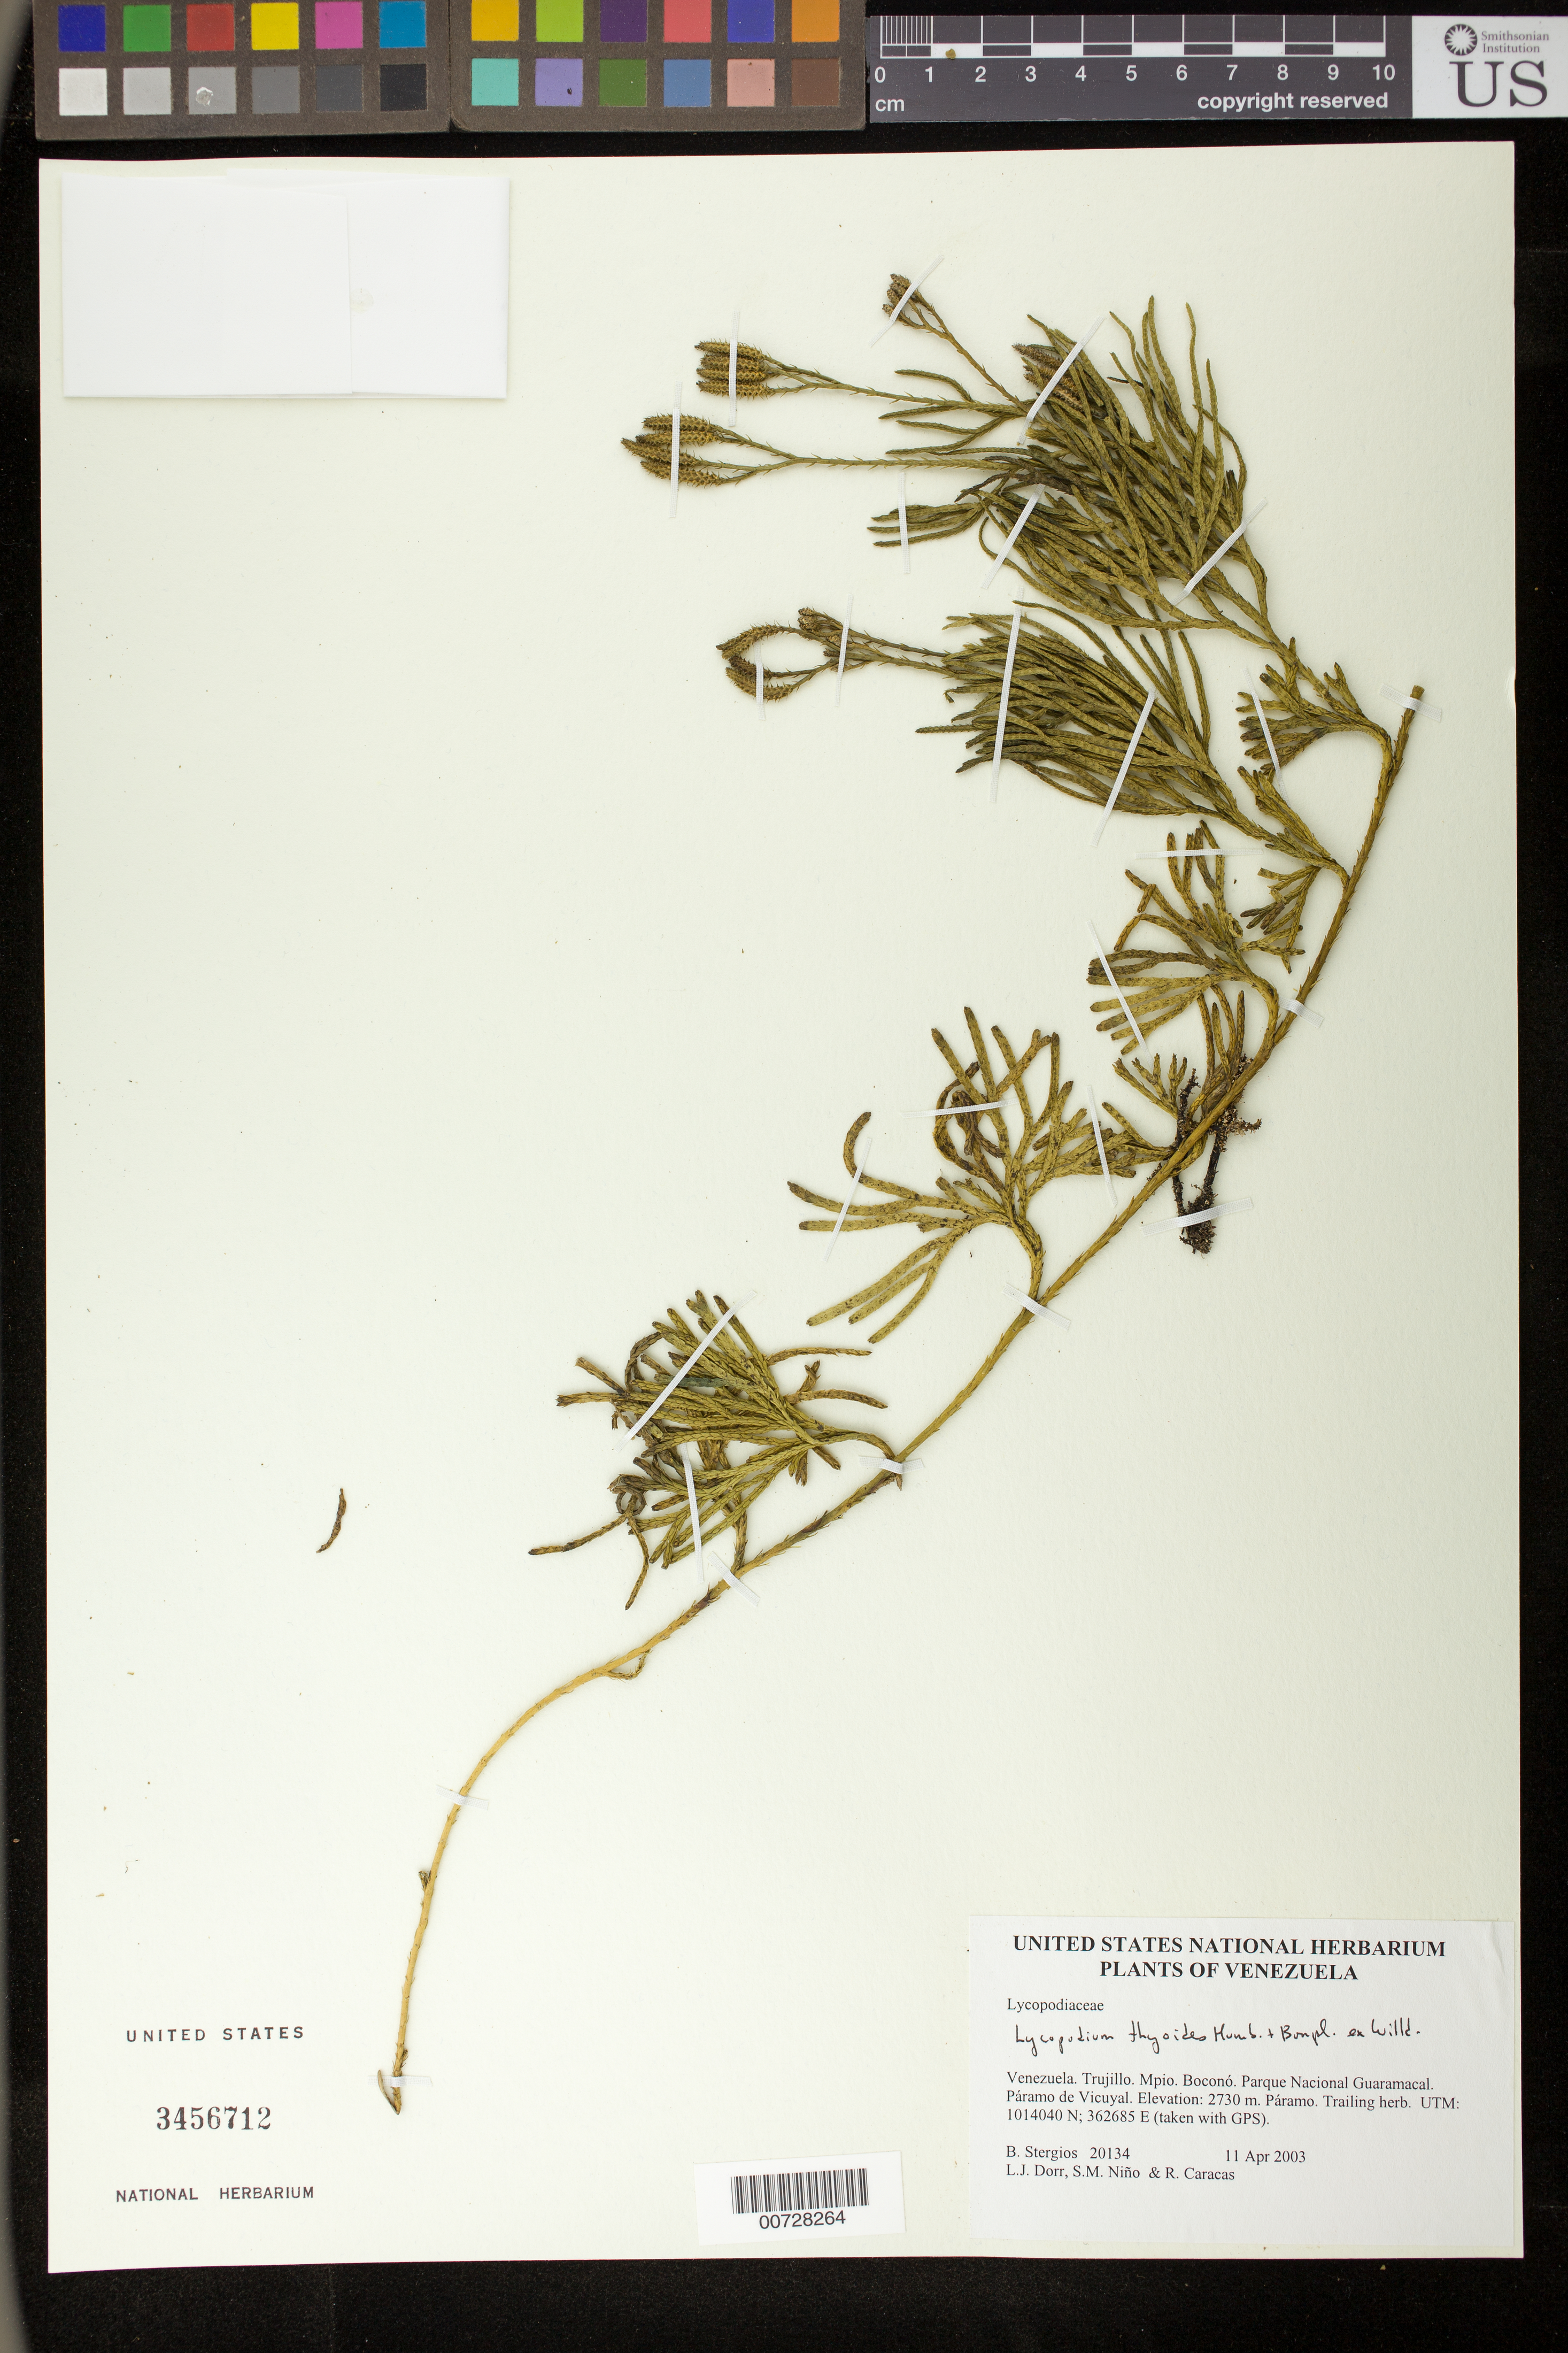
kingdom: Plantae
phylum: Tracheophyta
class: Lycopodiopsida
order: Lycopodiales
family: Lycopodiaceae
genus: Diphasiastrum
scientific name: Diphasiastrum thyoides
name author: (Humb. & Bonpl. ex Willd.) Holub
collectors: B. G. Stergios, L. J. Dorr, S. M. Niño & R. Caracas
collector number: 20134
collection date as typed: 11 Apr 2003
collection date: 2003-04-11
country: Venezuela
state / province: Trujillo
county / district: Boconó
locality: Parque Nacional Guaramacal. Páramo de Vicuyal.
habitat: Páramo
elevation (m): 2730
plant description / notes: PORT, US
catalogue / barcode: US 3456712